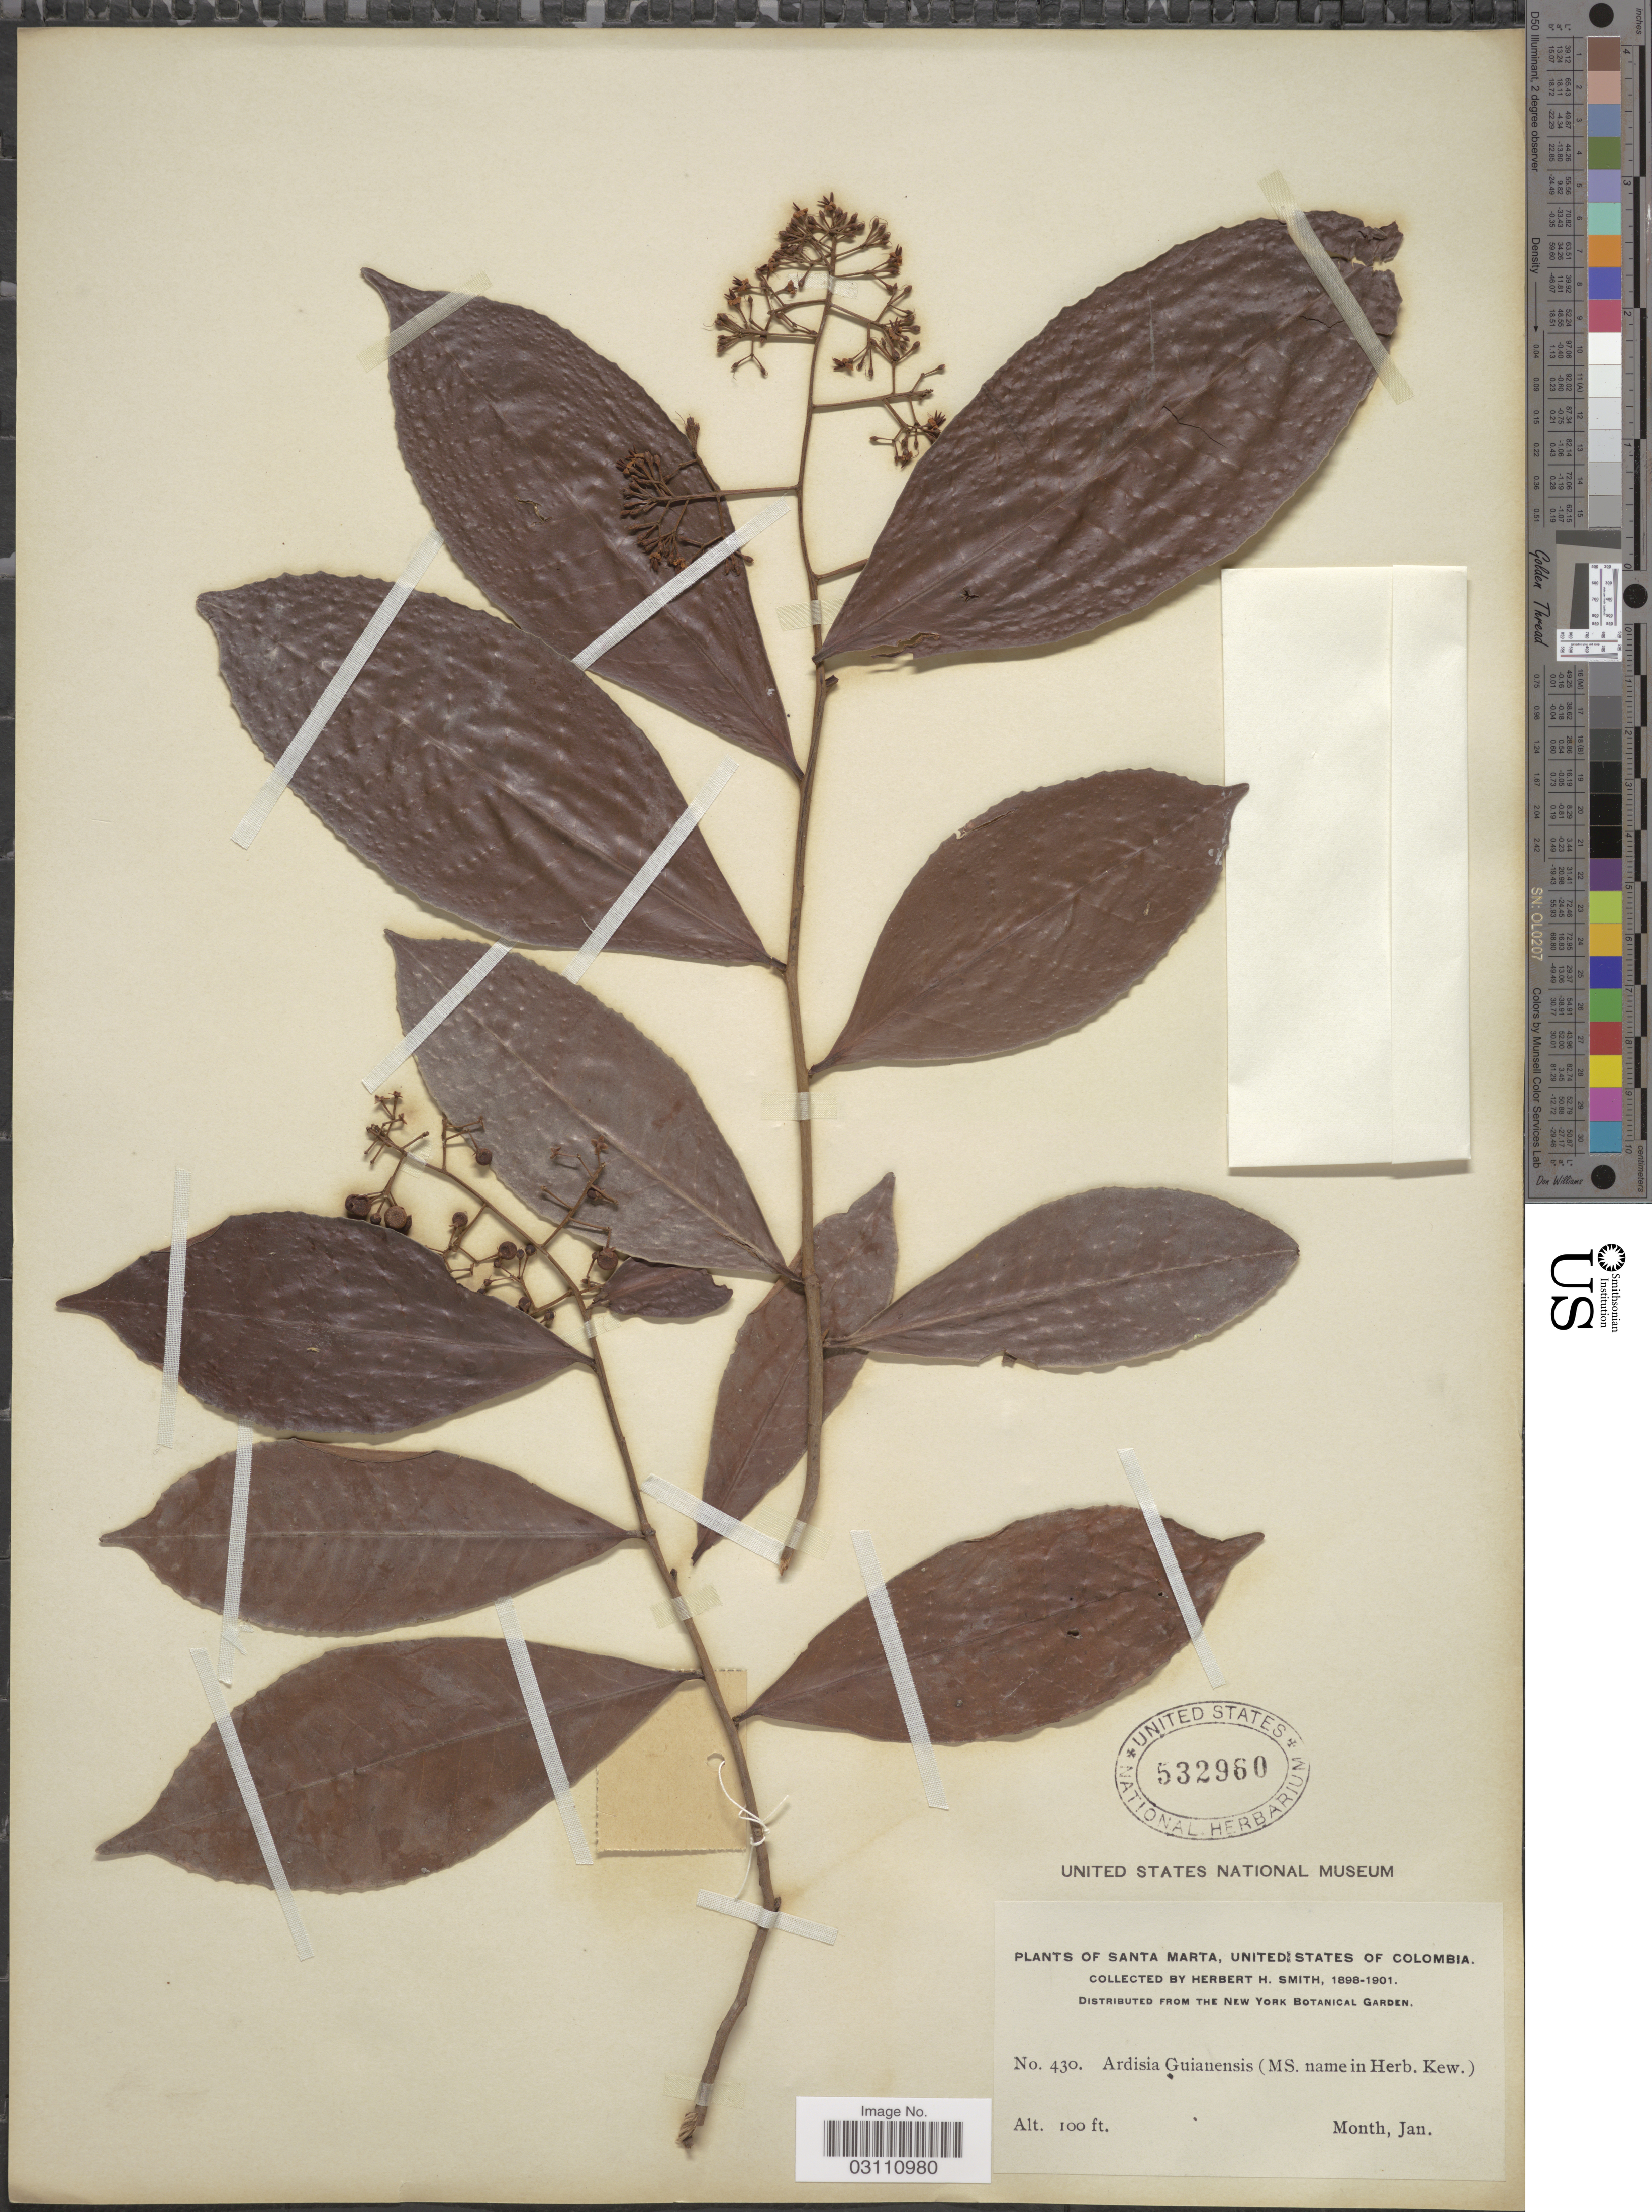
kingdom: Plantae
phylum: Tracheophyta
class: Magnoliopsida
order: Ericales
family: Primulaceae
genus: Ardisia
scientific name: Ardisia guianensis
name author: (Aubl.) Mez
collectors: Herbert H. Smith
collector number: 430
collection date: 1898-01/1901-01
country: Colombia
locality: Santa Marta, United States of Colombia.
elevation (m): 30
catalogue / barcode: US 532960